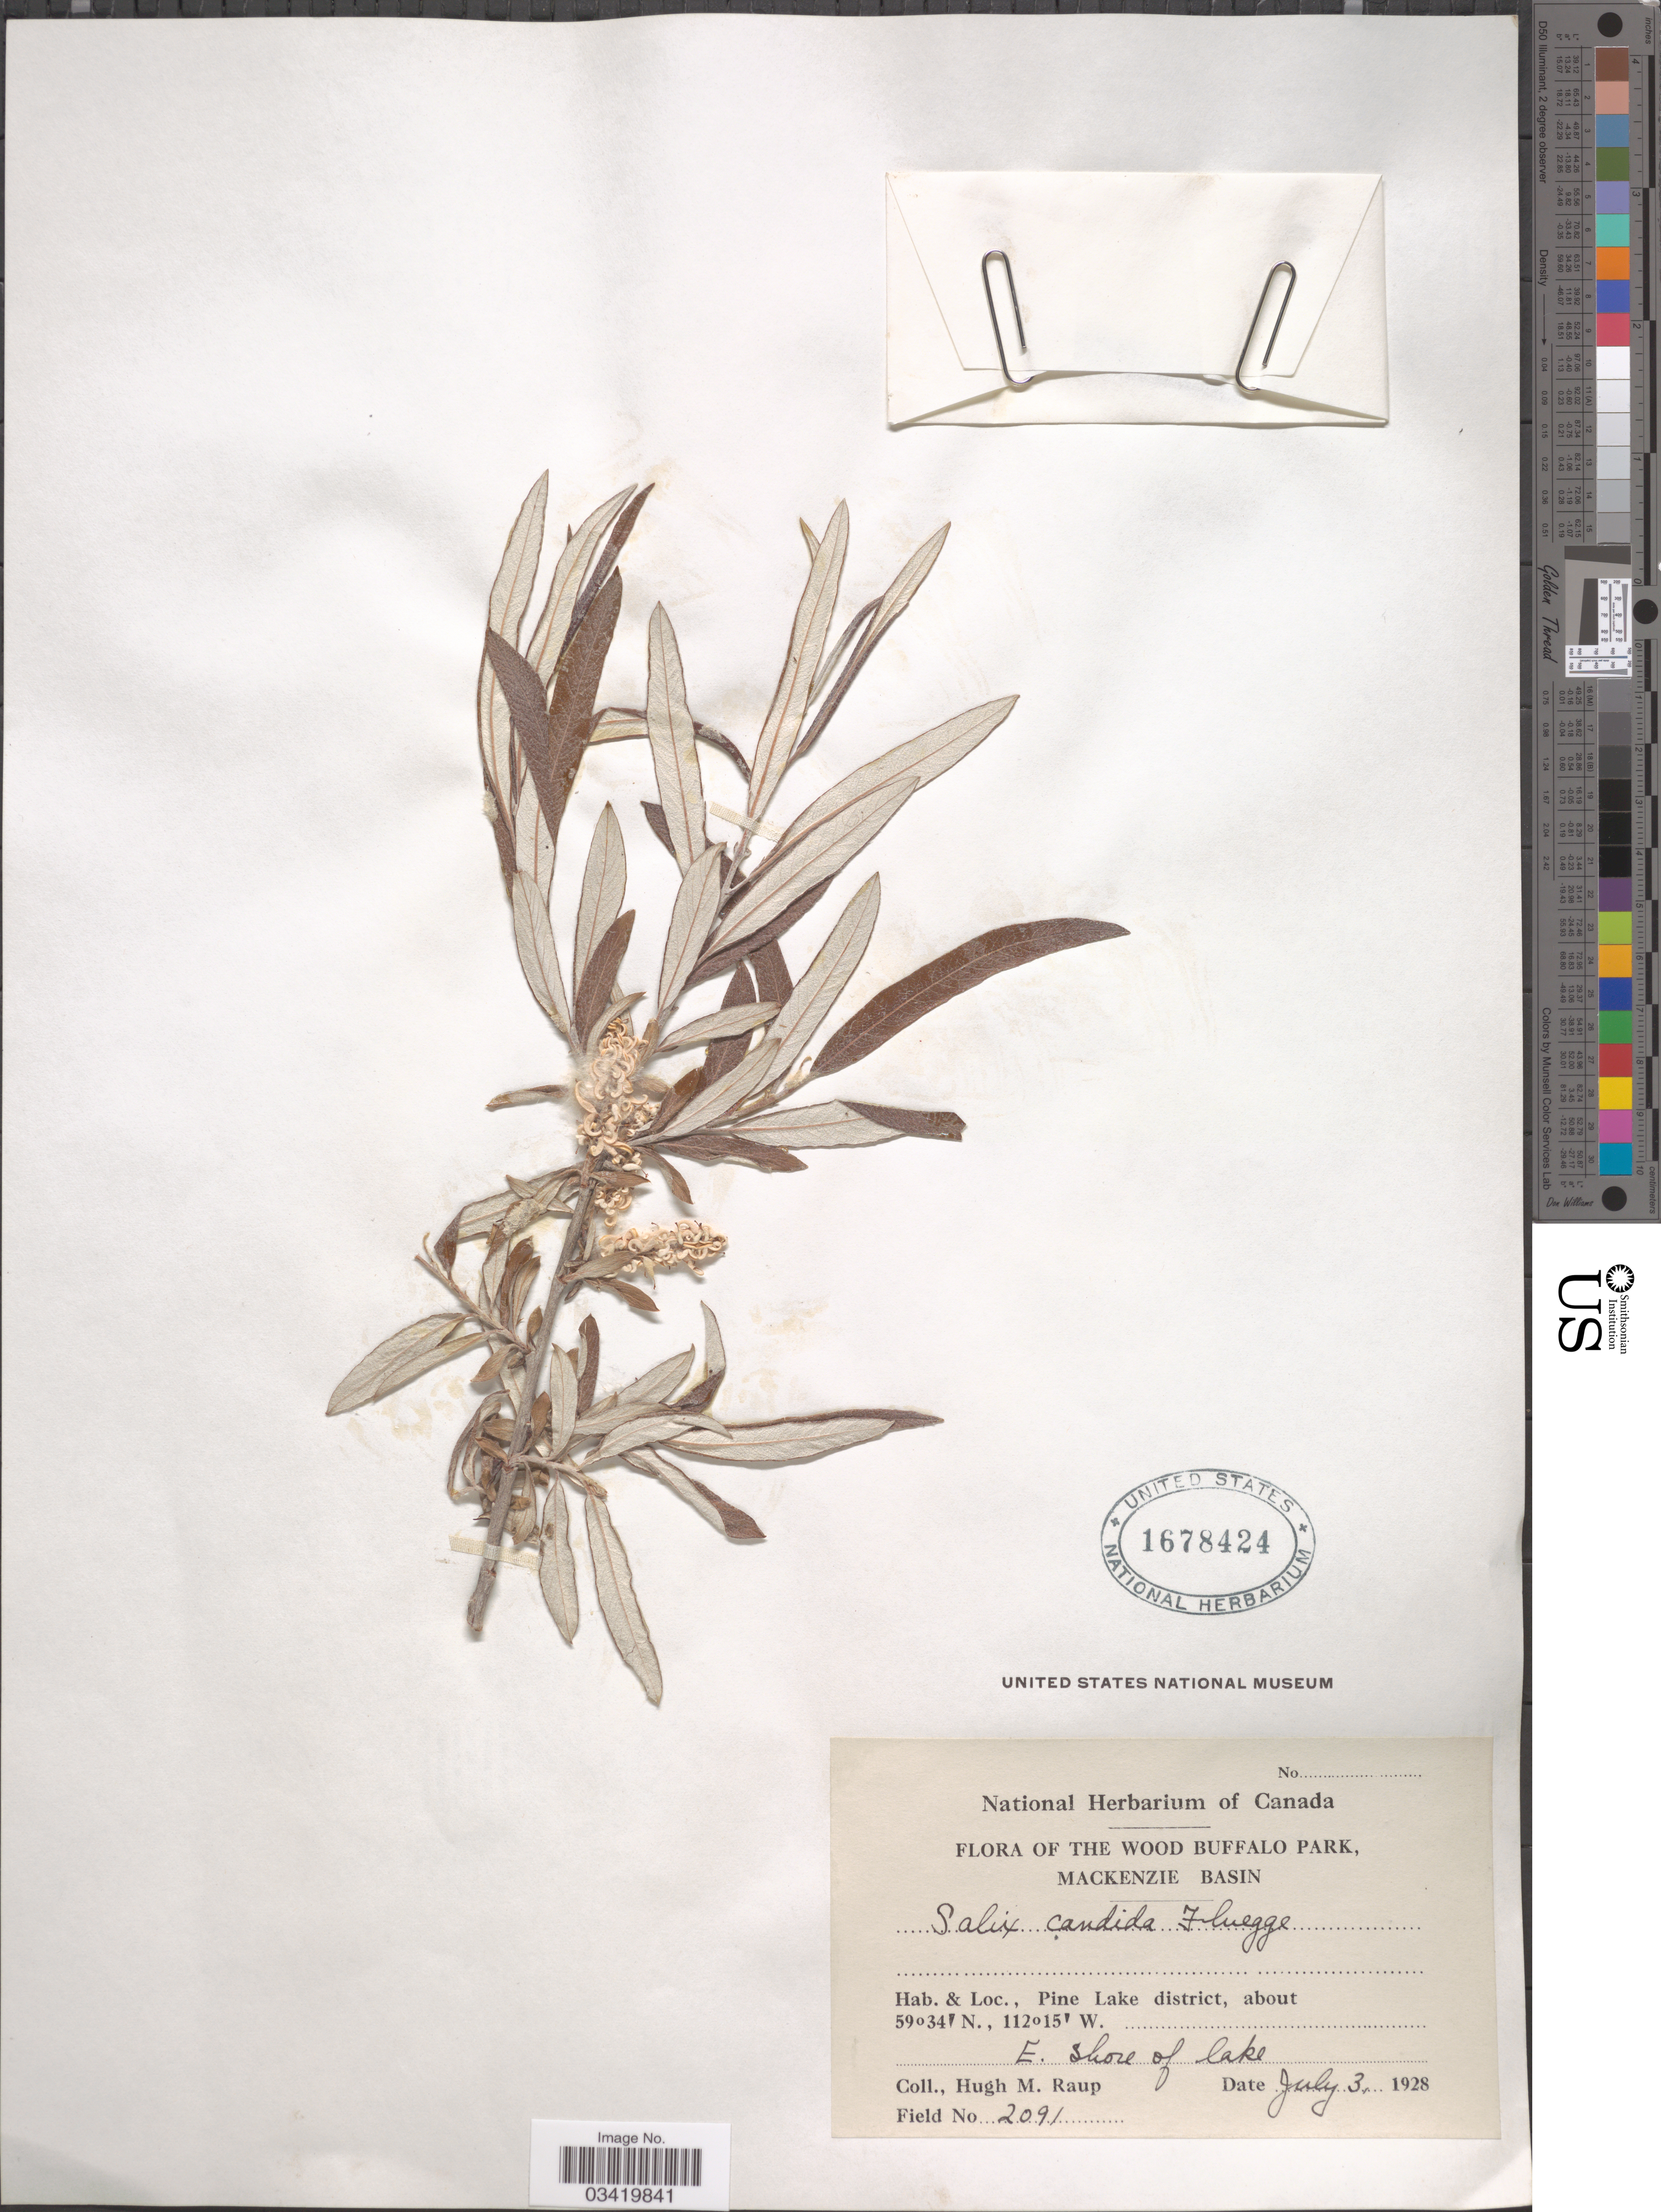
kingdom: Plantae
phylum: Tracheophyta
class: Magnoliopsida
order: Malpighiales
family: Salicaceae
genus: Salix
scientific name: Salix candida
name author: Flüggé ex Willd.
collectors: H. Raup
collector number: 2091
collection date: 1928-07-03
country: Canada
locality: The Wood Buffalo Park, Mackenzie Basin. Pine Lake district. E. shore of lake.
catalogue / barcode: US 1678424